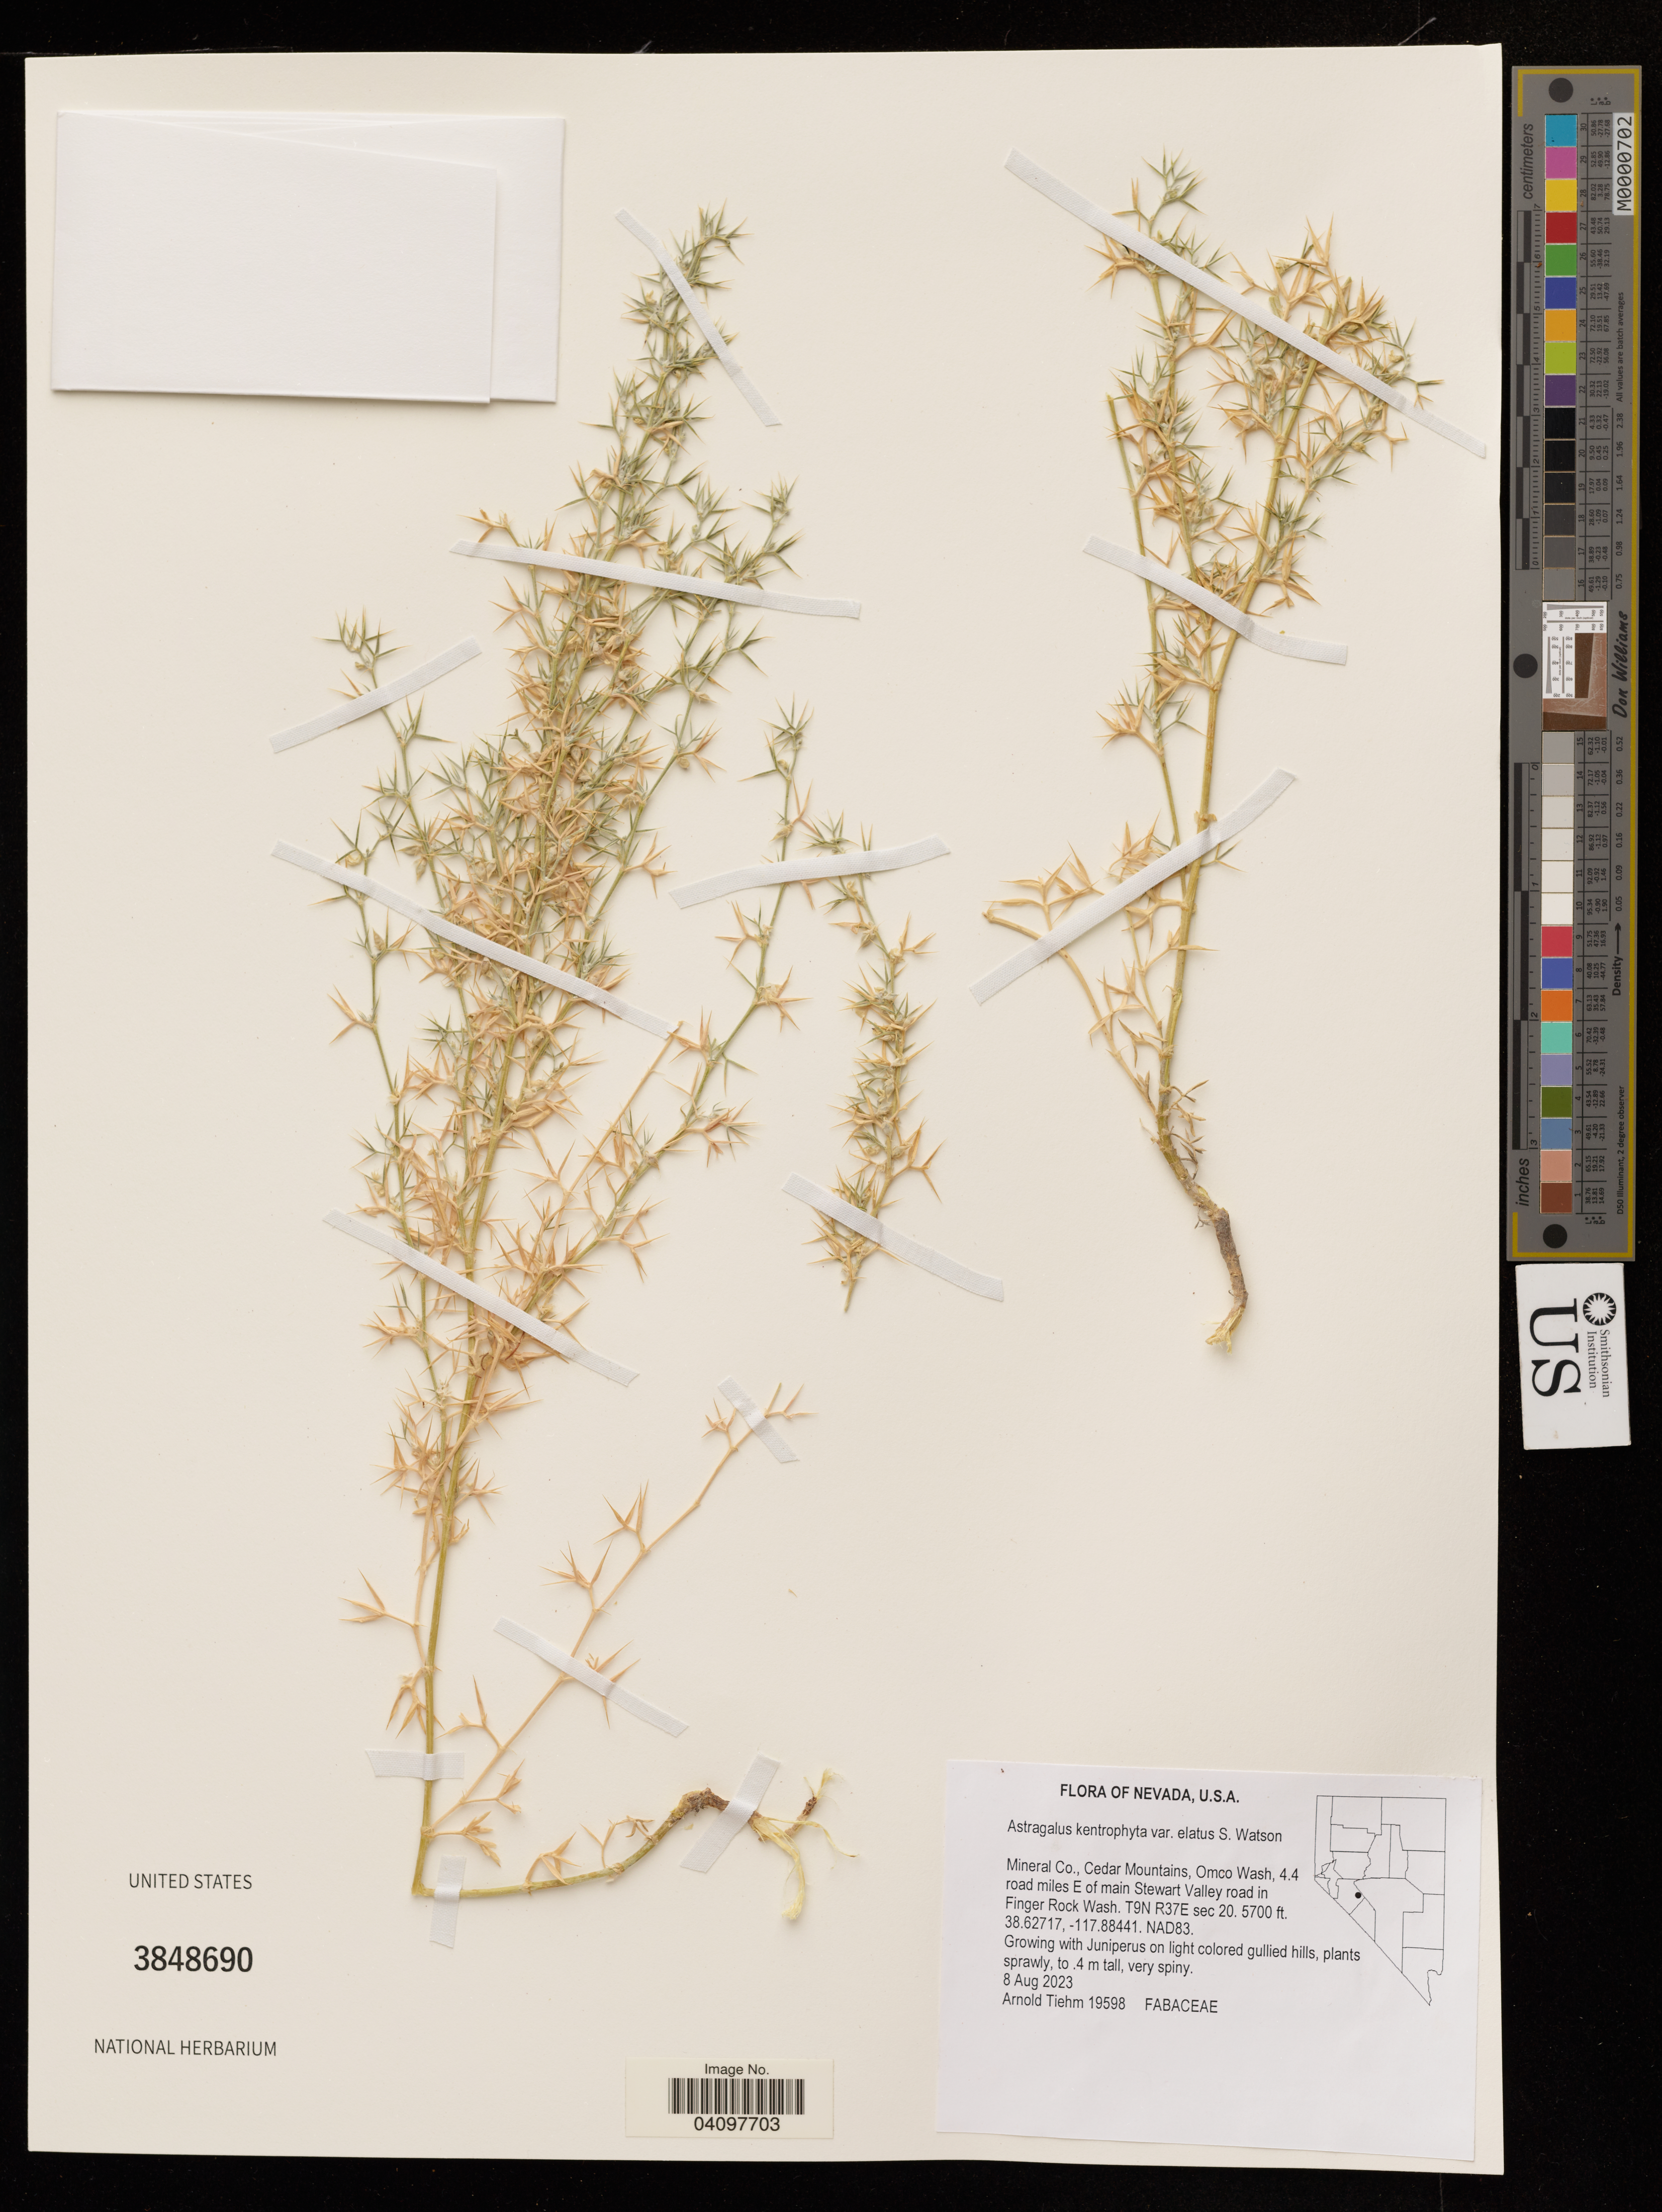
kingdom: Plantae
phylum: Tracheophyta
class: Magnoliopsida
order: Fabales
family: Fabaceae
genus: Astragalus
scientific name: Astragalus kentrophyta var. elatus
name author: S. Watson in C. King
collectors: A. Tiehm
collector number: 19598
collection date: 2023-08-08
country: United States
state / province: Nevada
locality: Mineral Co., Cedar Mountains, Omco Wash, 4.4 road miles E of main Stewart Valley road in Finger Rock Wash.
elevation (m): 1737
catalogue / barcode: US 3848690